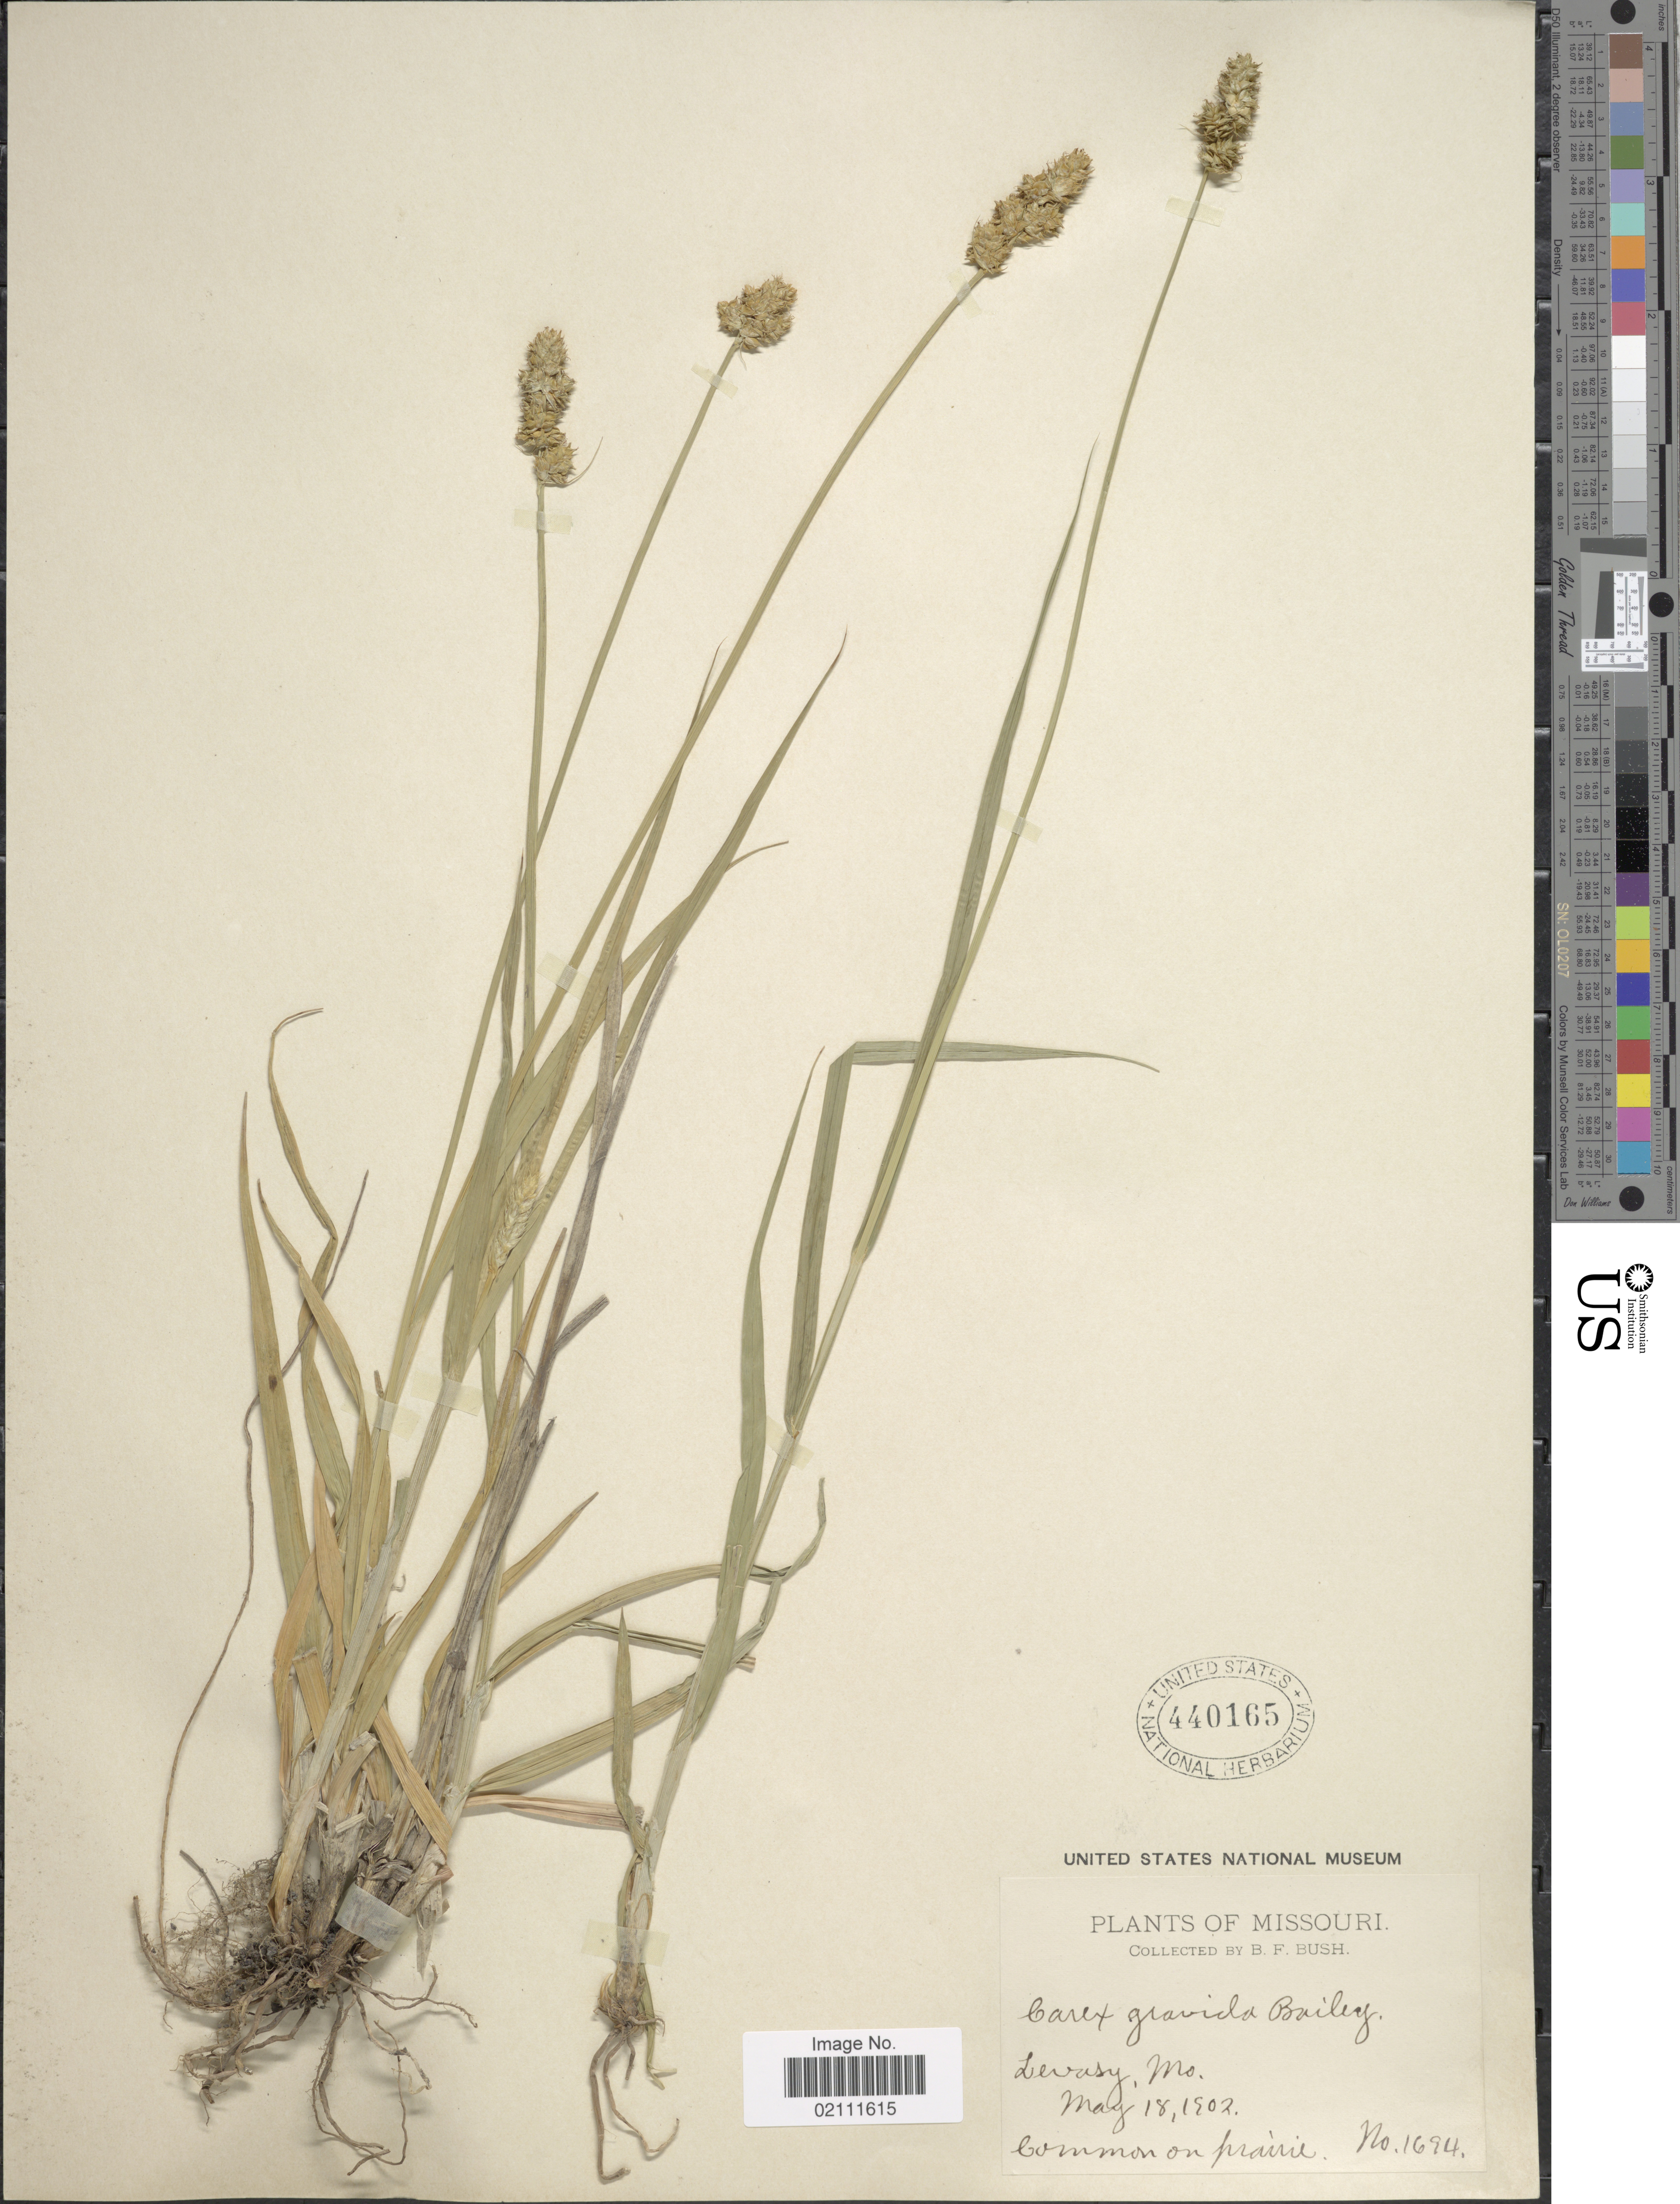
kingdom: Plantae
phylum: Tracheophyta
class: Liliopsida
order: Poales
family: Cyperaceae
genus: Carex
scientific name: Carex gravida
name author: L.H. Bailey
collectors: B. F. Bush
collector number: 1694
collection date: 1902-05-18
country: United States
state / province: Missouri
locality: Levasy, common on prairie.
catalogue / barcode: US 440165